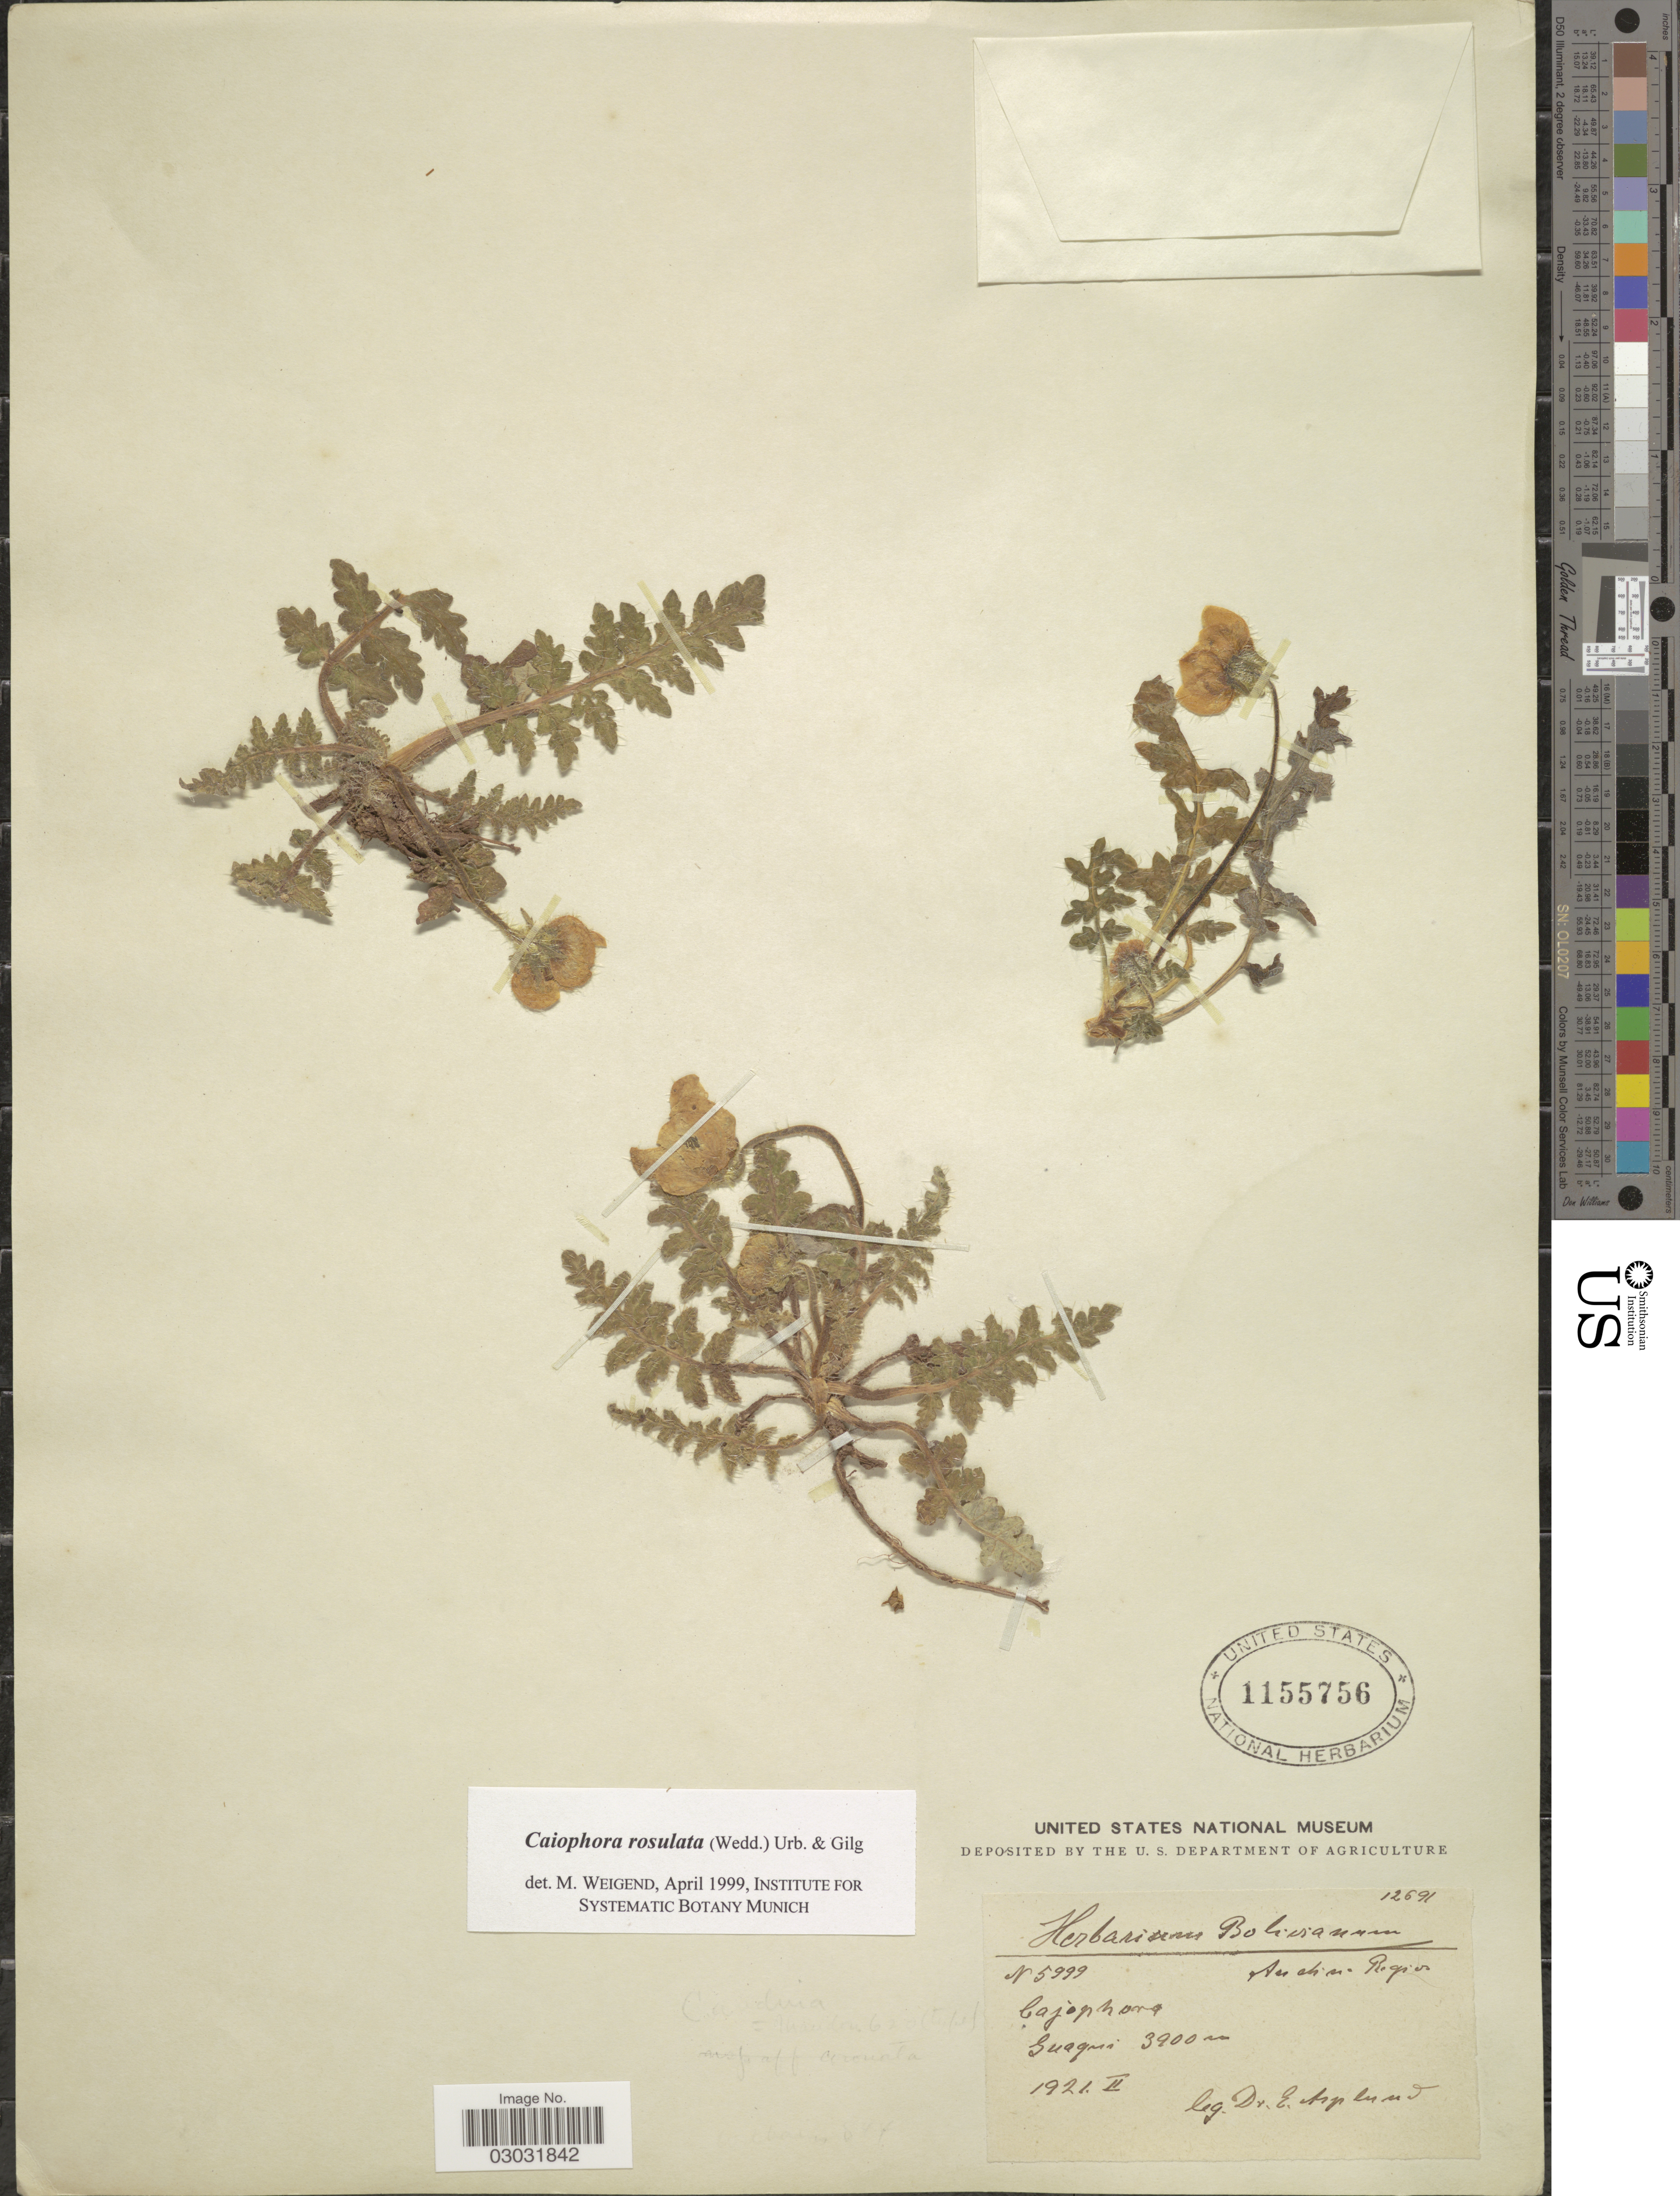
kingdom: Plantae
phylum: Tracheophyta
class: Magnoliopsida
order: Cornales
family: Loasaceae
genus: Caiophora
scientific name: Caiophora rosulata subsp. rosulata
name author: (Wedd.) Urb. & Gilg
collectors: E. Asplund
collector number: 5999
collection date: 1921-02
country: Bolivia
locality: Guaqui. Andine Region.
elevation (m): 3900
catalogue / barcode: US 1155756